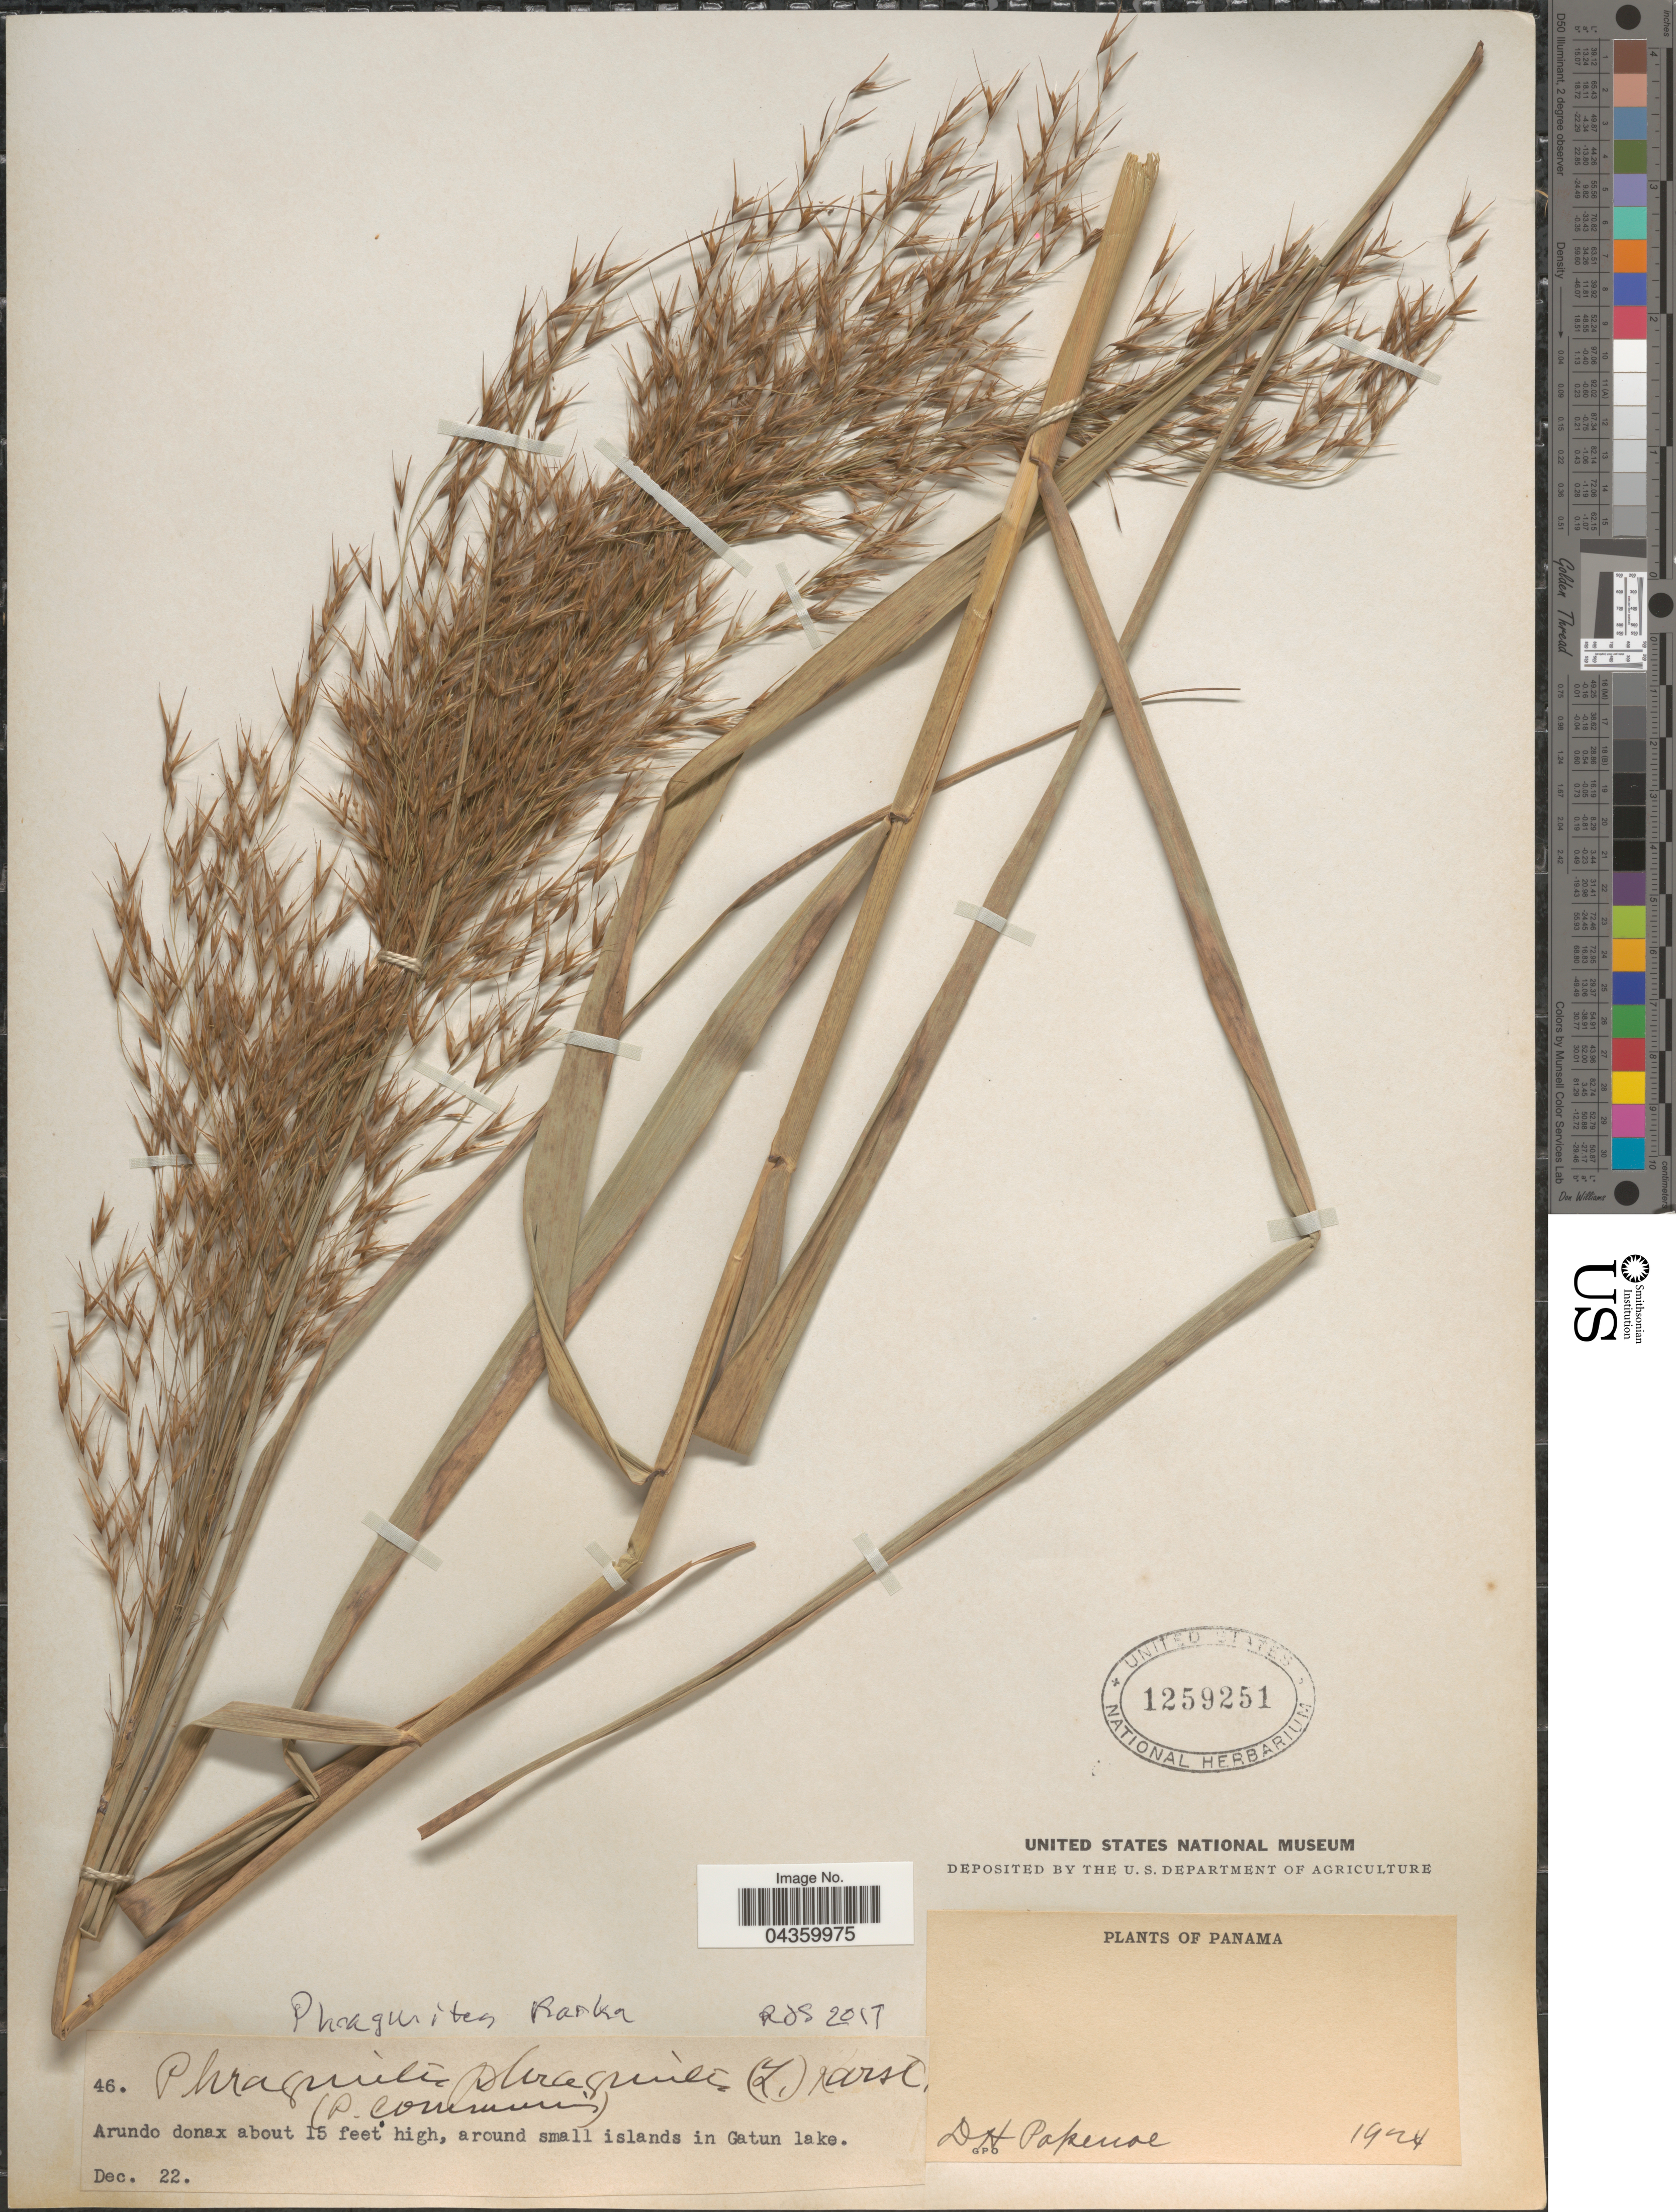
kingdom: Plantae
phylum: Tracheophyta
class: Liliopsida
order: Poales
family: Poaceae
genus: Phragmites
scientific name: Phragmites karka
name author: (Retz.) Trin. ex Steud.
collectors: D. Popenoe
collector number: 46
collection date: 1924-12-22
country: Panama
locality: Around small islands in Gatun lake.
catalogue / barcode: US 1259251